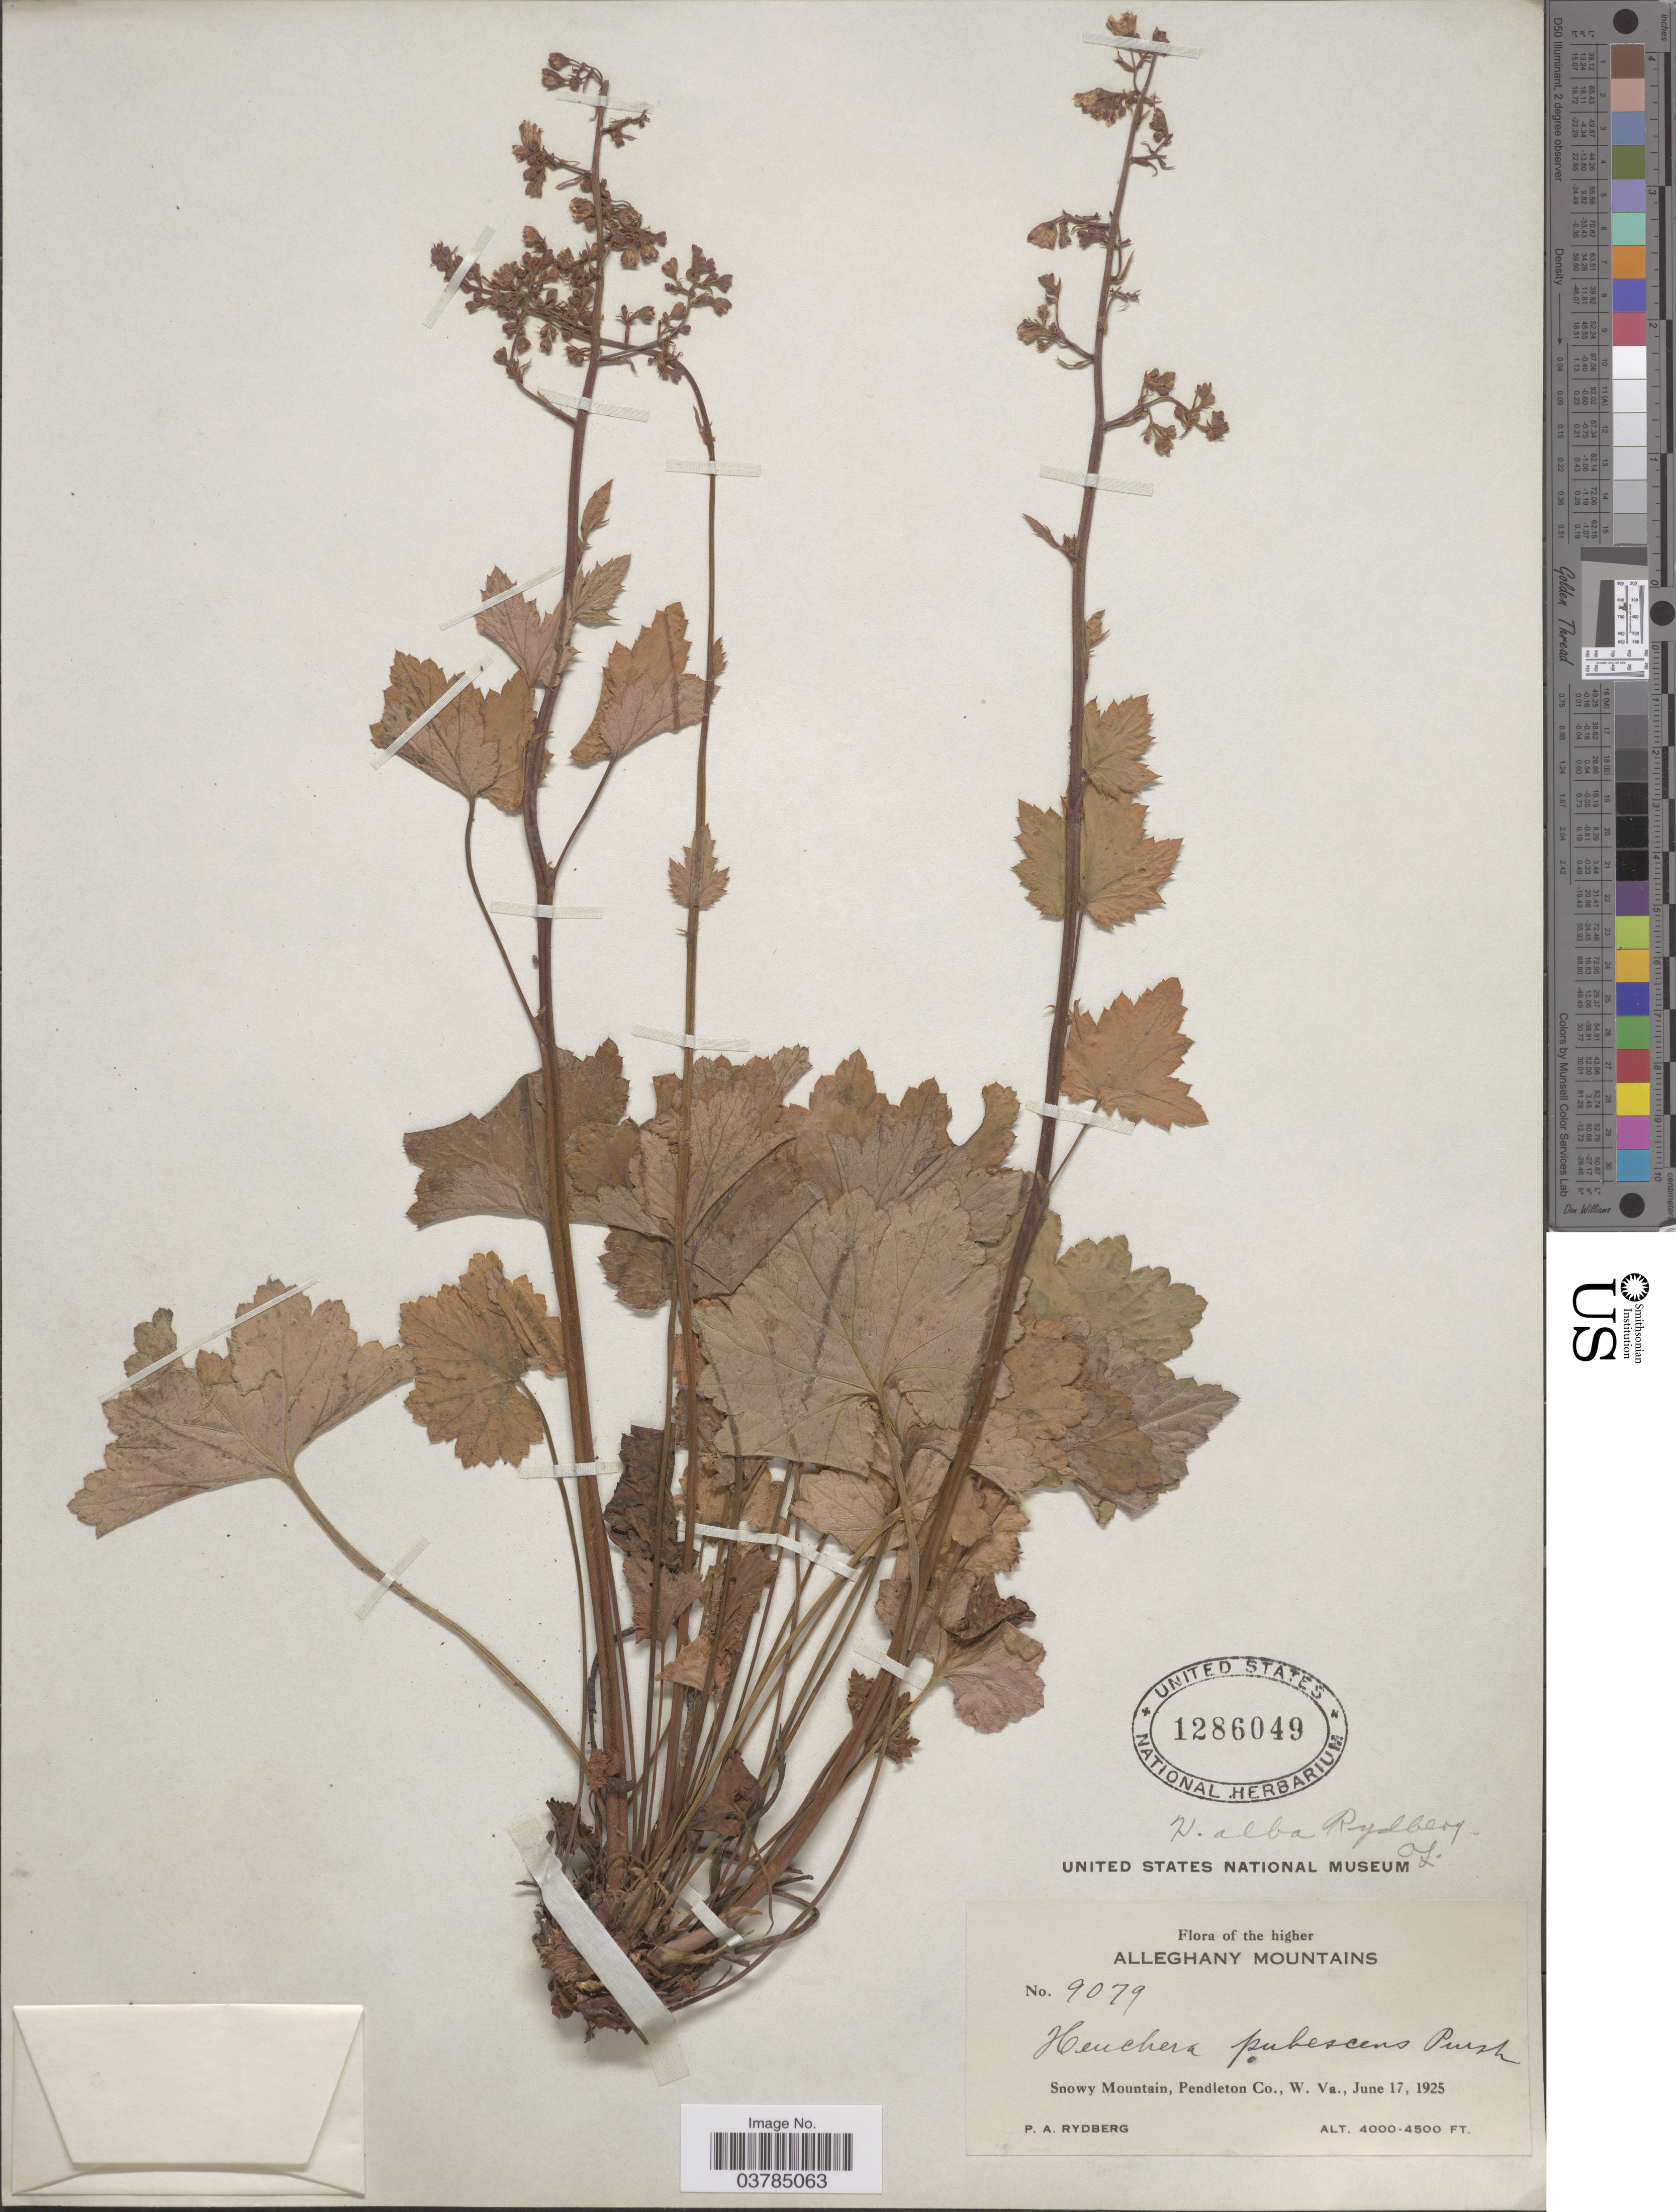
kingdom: Plantae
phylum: Tracheophyta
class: Magnoliopsida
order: Saxifragales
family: Saxifragaceae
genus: Heuchera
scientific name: Heuchera pubescens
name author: Pursh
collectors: P. A. Rydberg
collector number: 9079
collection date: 1925-06-17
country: United States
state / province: West Virginia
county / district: Pendleton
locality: The Higher Alleghany Mountains. Snowy Mountain, Pendleton Co.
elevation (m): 1219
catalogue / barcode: US 1286049